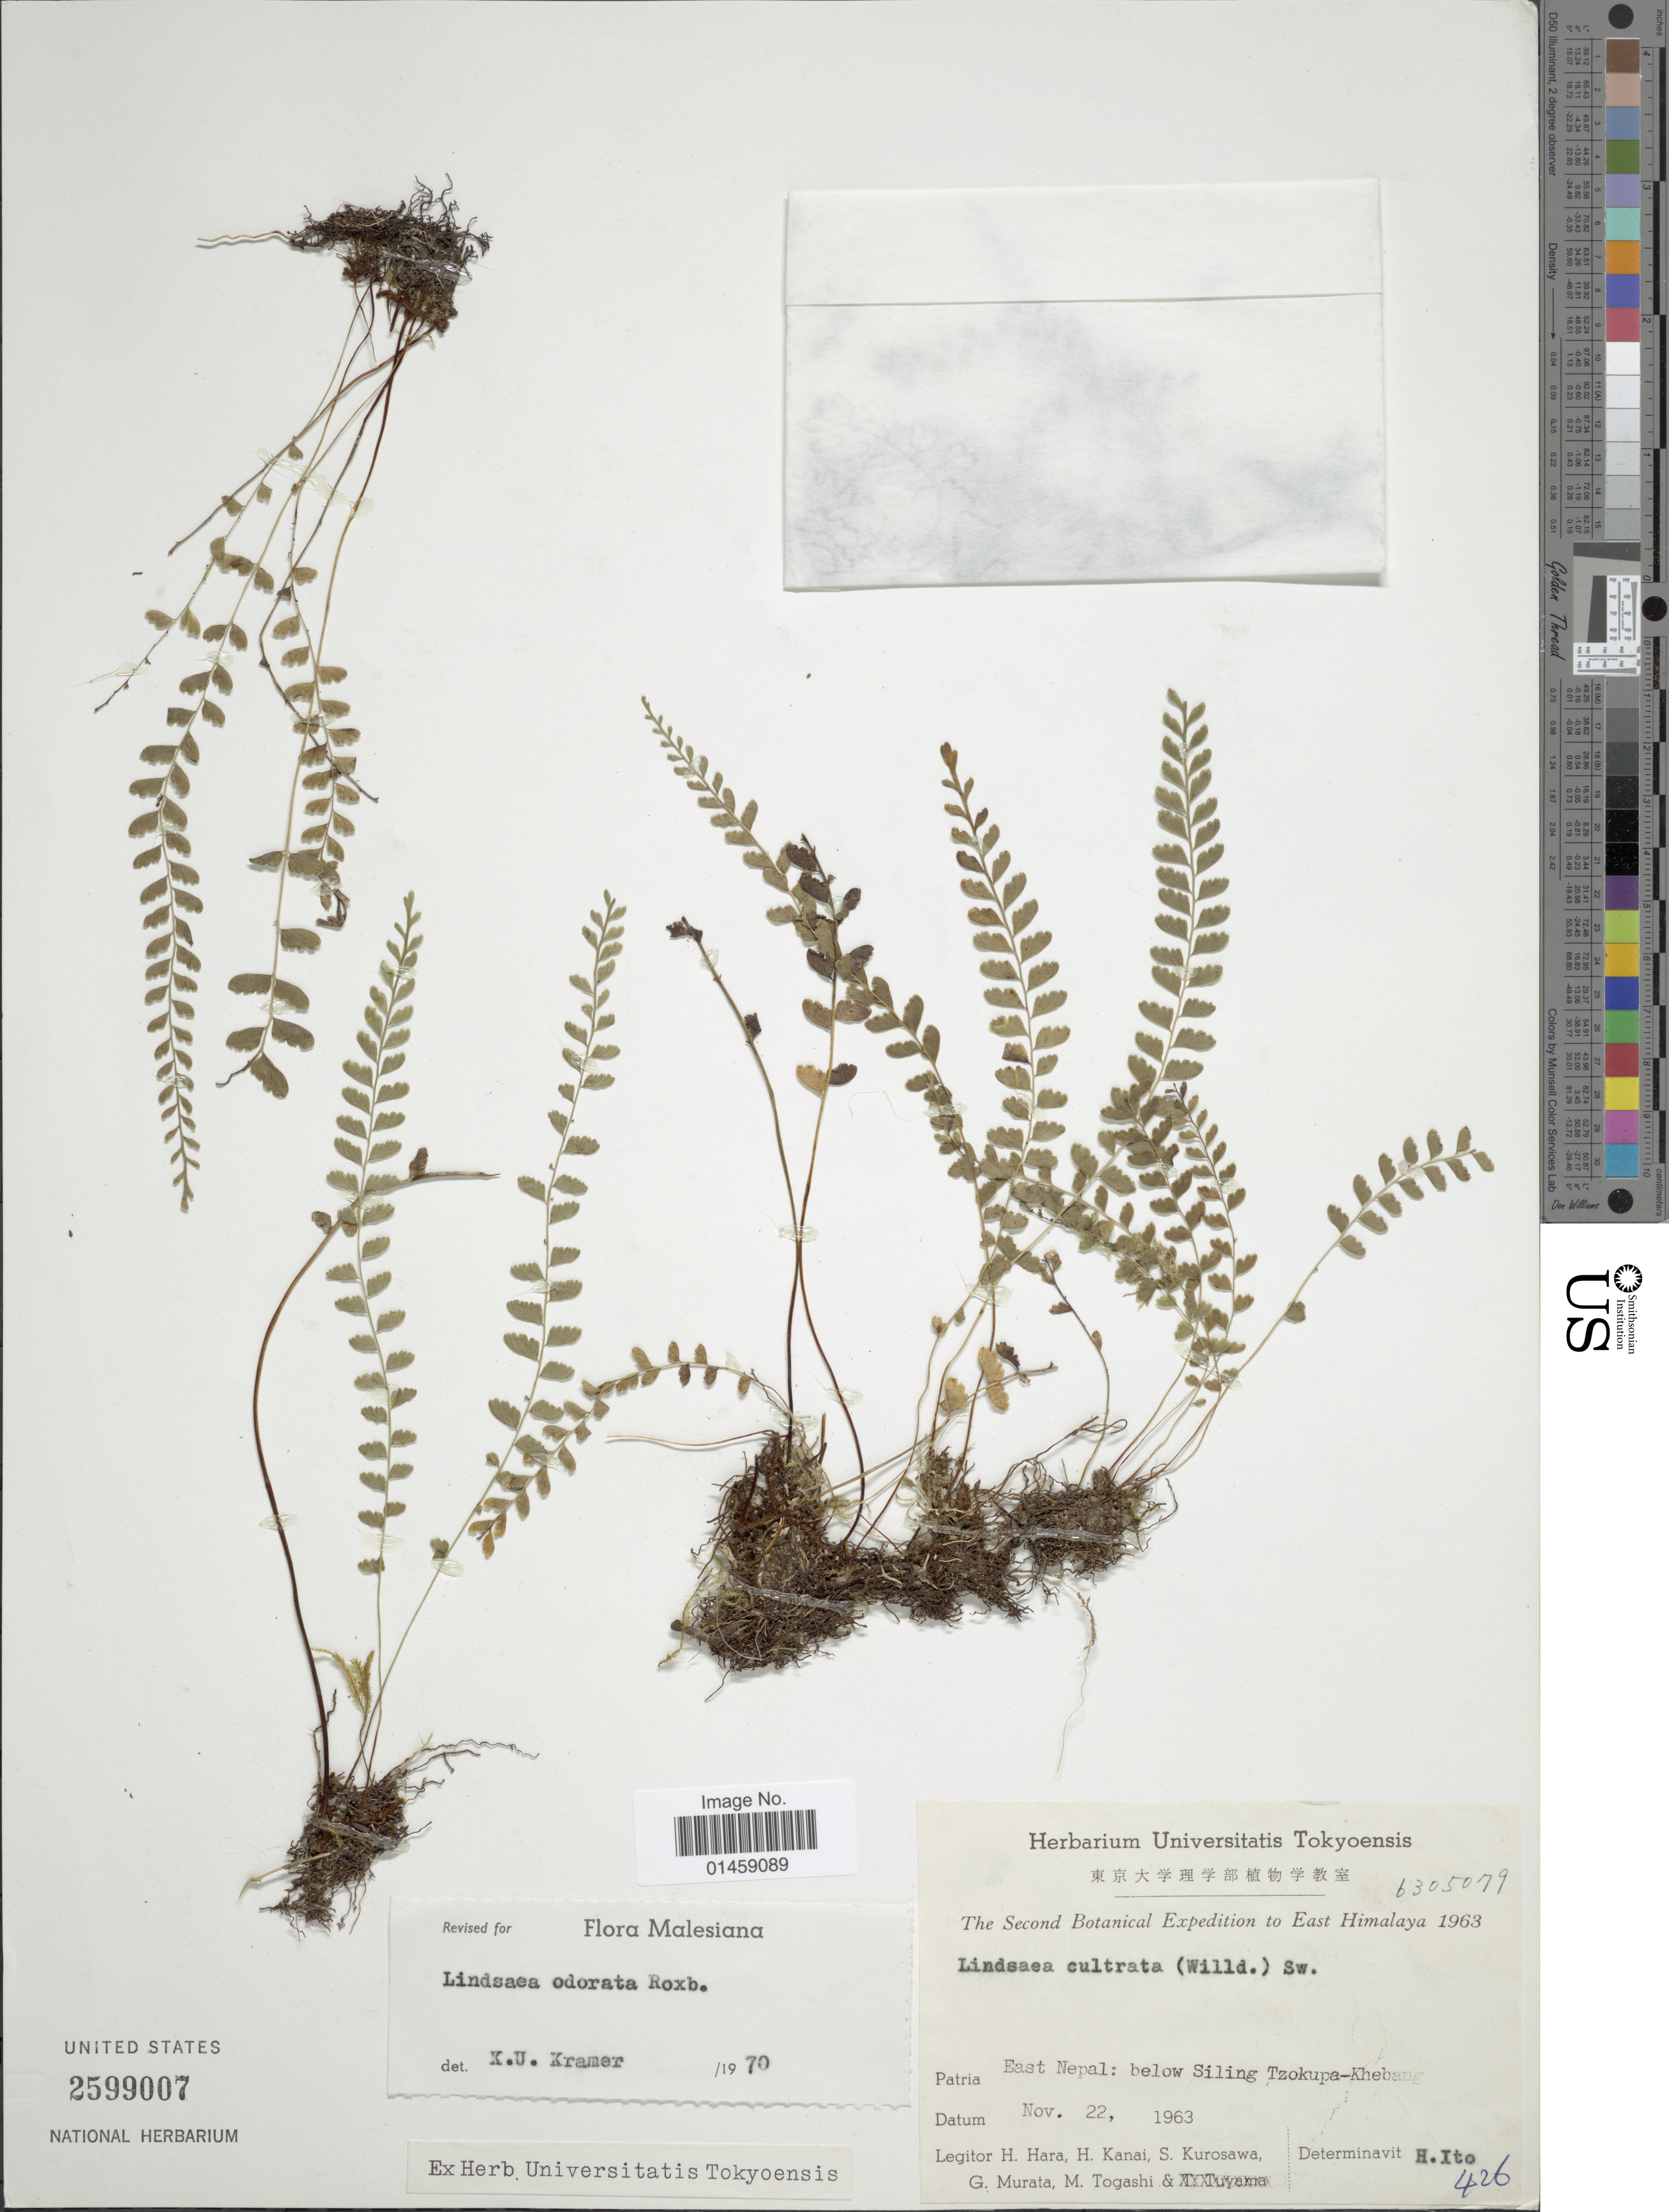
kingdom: Plantae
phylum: Tracheophyta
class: Polypodiopsida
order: Polypodiales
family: Lindsaeaceae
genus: Lindsaea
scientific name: Lindsaea odorata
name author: Roxb.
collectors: H. Hara, H. Kanai, S. Kurosawa, G. Murata & et al.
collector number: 426 ?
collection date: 1963-11-22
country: Nepal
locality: East Nepal: below Silling Tzokupa-Khebang.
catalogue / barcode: US 2599007